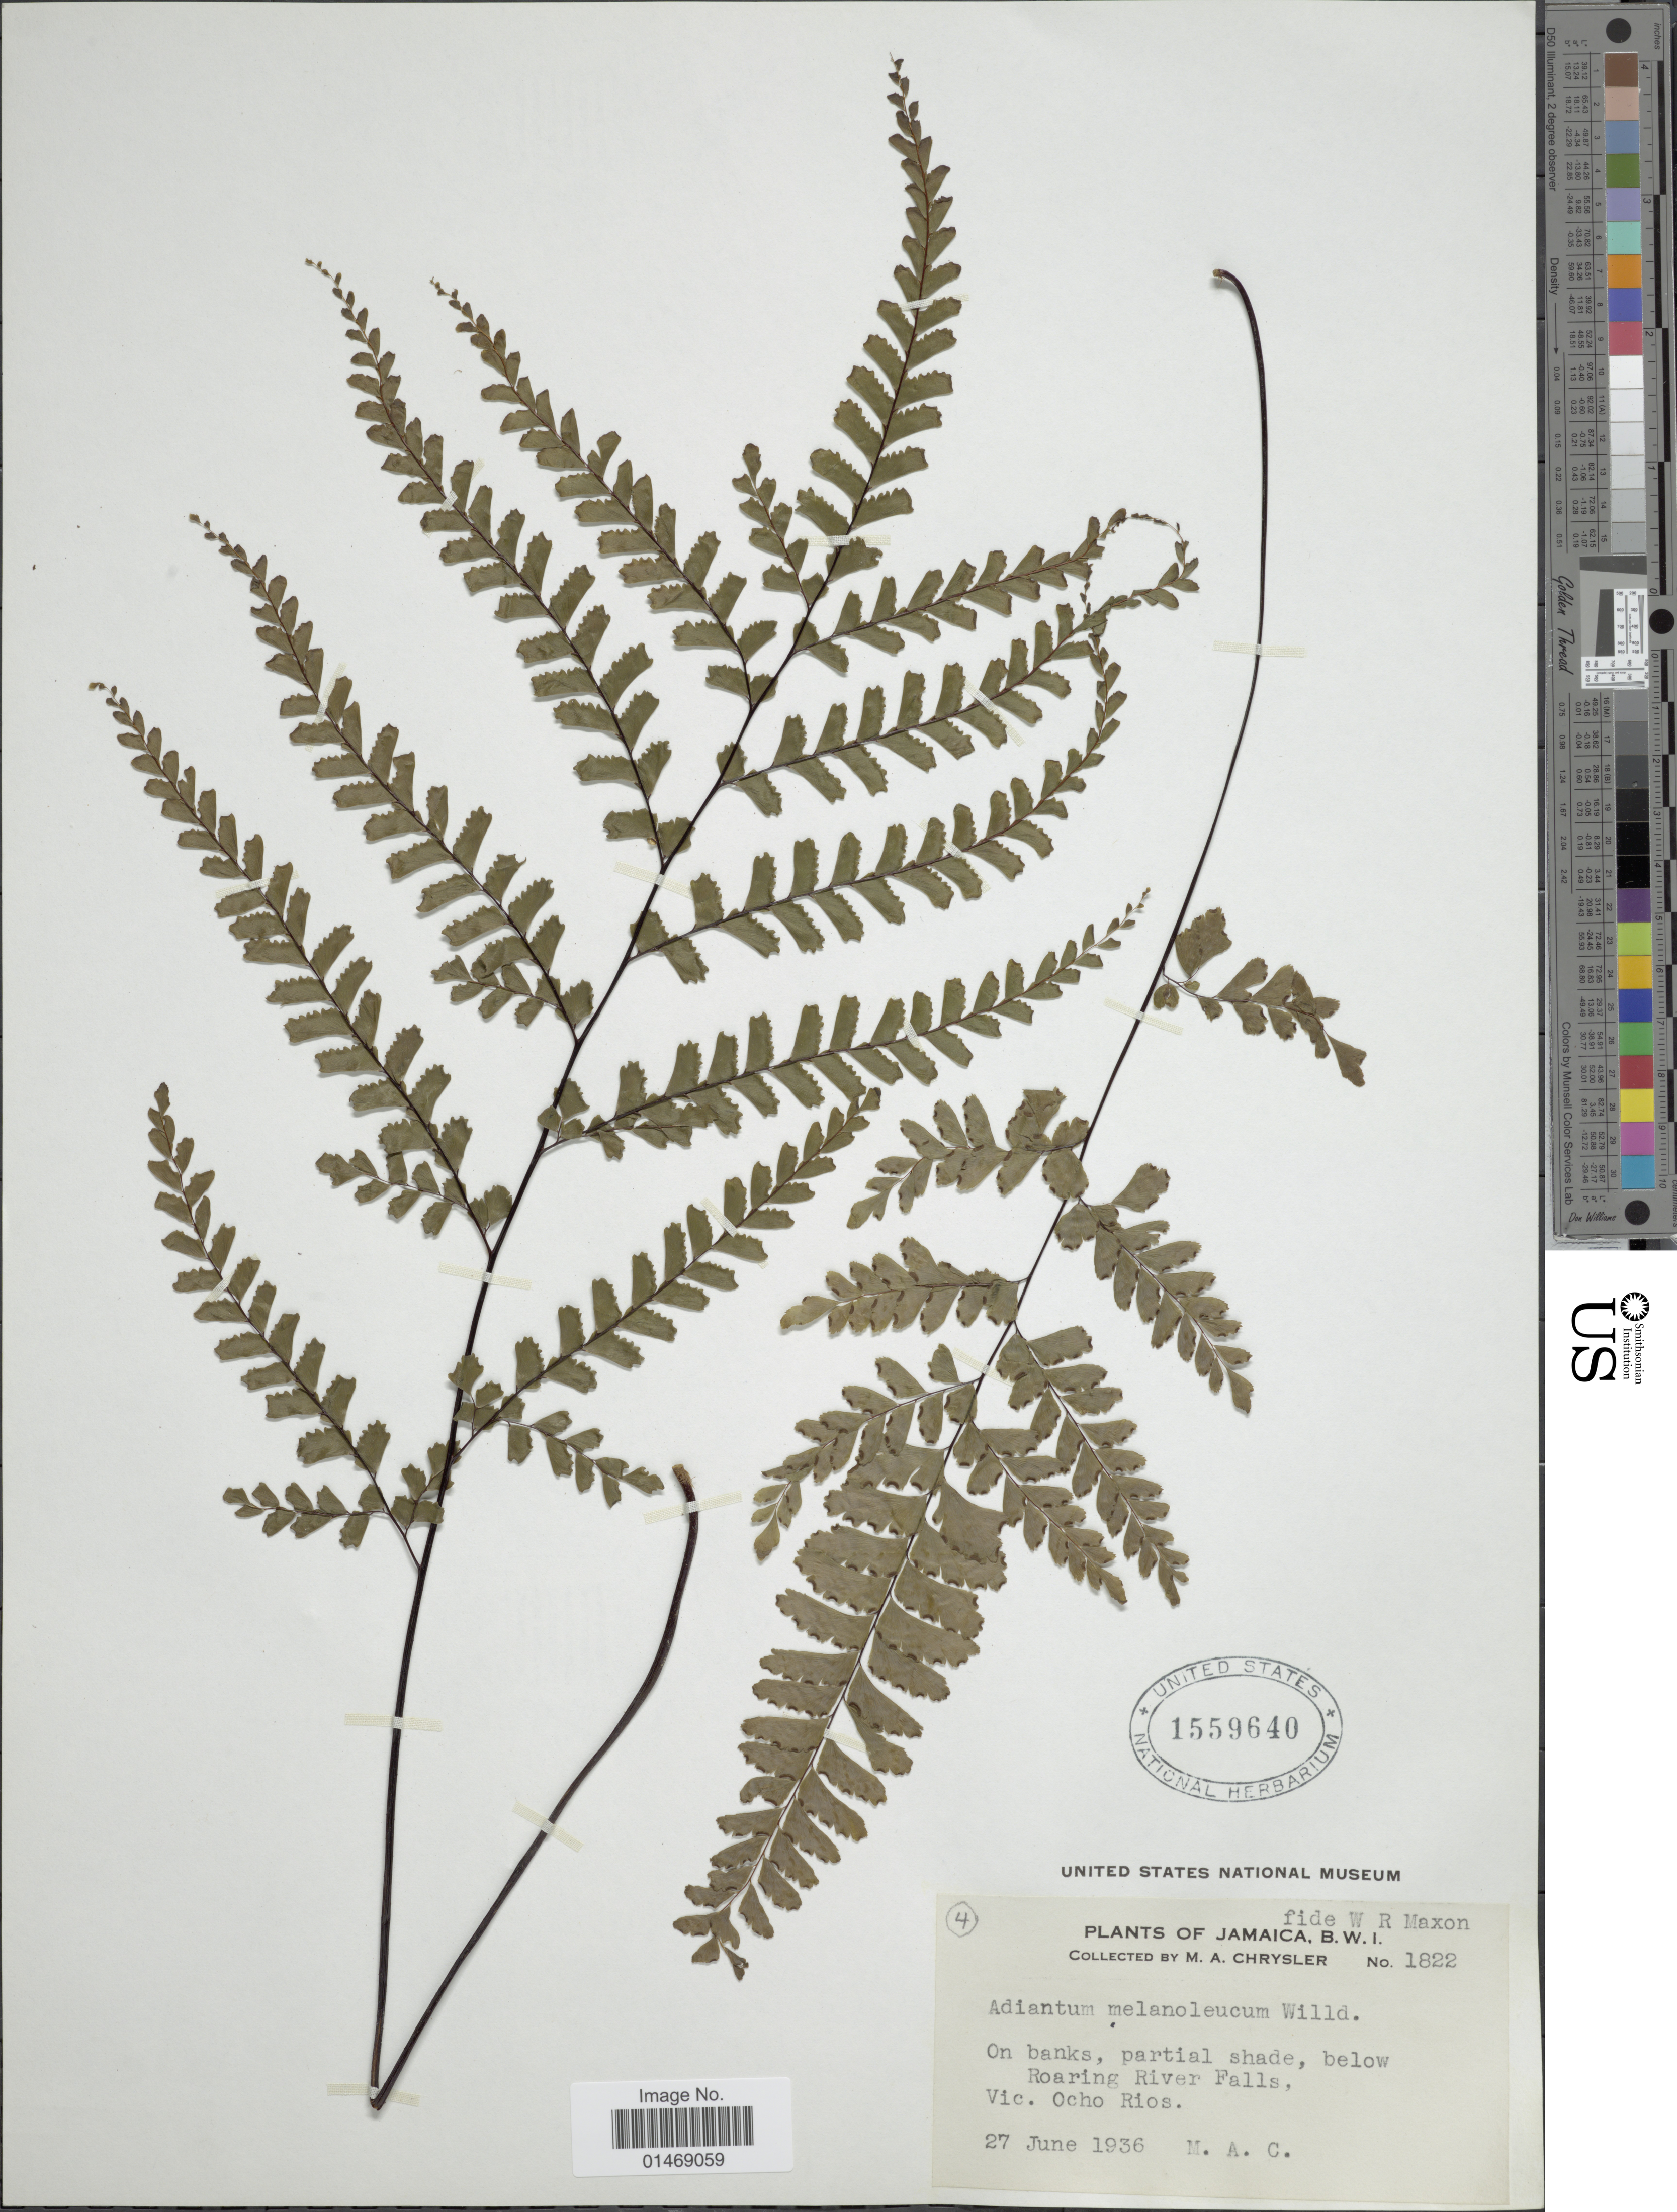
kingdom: Plantae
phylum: Tracheophyta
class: Polypodiopsida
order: Polypodiales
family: Pteridaceae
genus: Adiantum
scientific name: Adiantum melanoleucum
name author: Willd.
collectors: M. A. Chrysler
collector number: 1822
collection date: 1936-06-27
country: Jamaica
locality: B.W.I. On banks, partial shade, below Roaring River Falls, Vic. Ocho Rios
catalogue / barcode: US 1559640